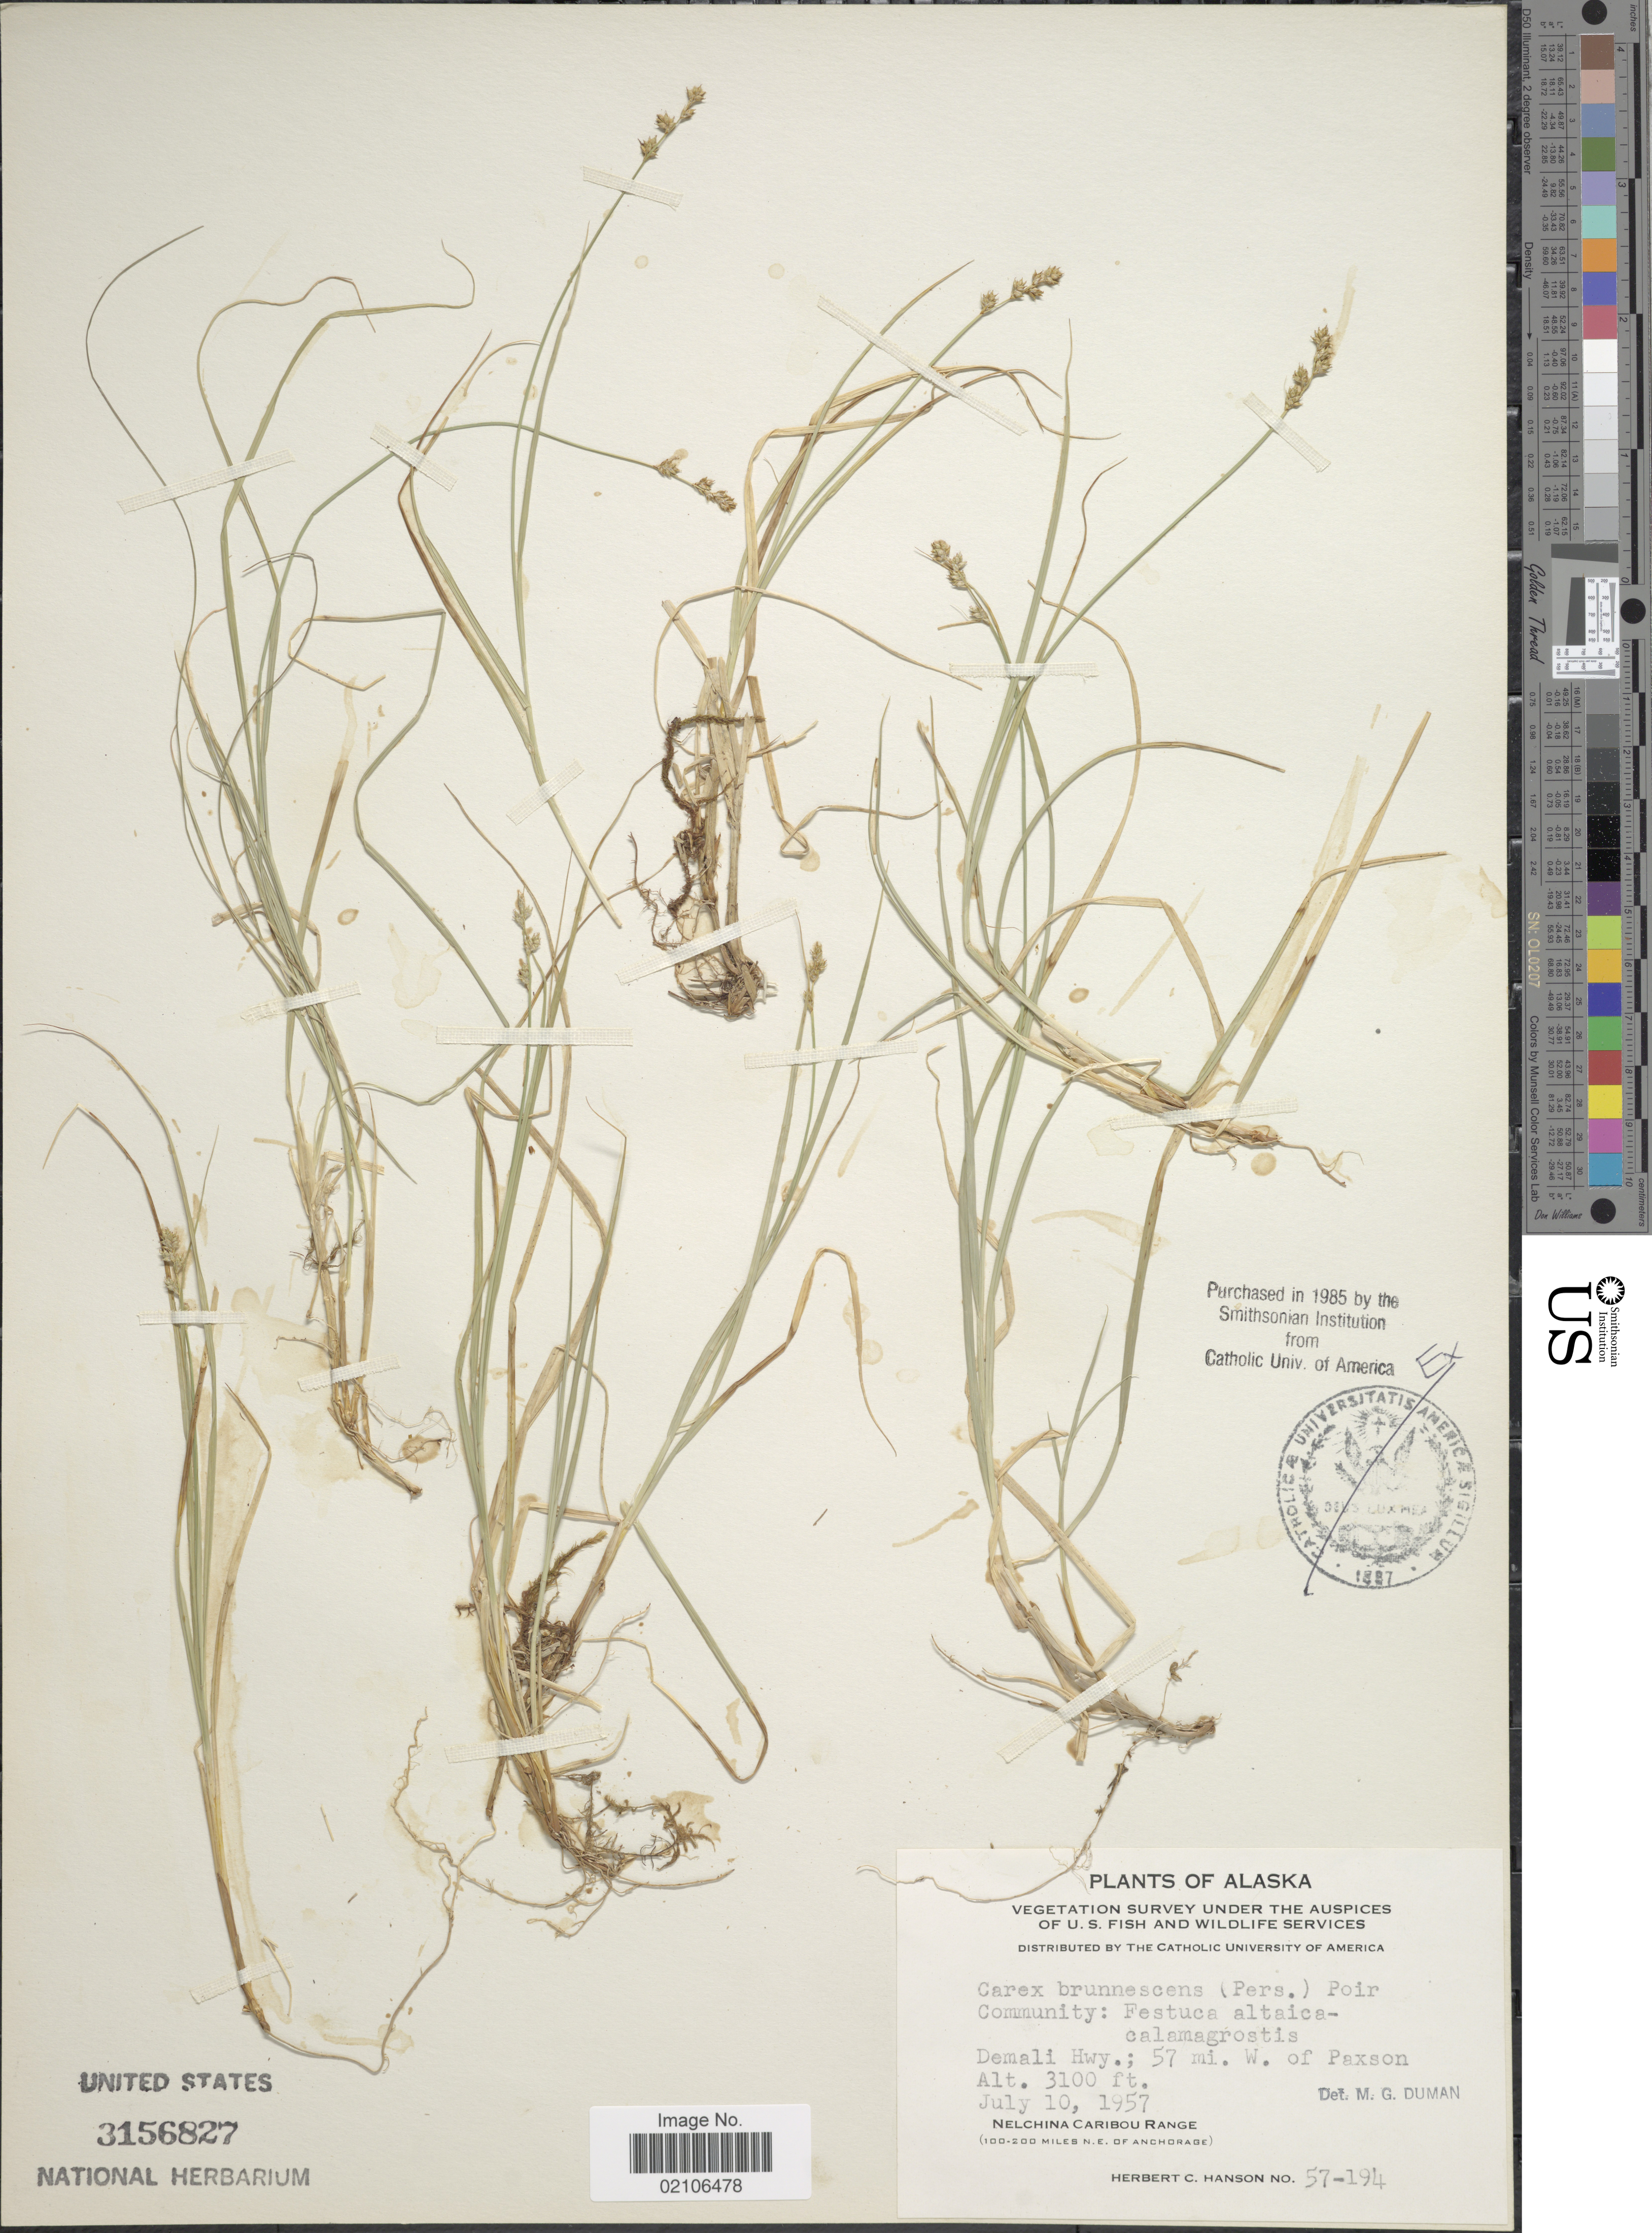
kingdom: Plantae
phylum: Tracheophyta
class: Liliopsida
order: Poales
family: Cyperaceae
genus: Carex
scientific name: Carex brunnescens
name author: (Pers.) Poir.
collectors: H. Hanson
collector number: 57-194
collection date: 1957-07-10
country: United States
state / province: Alaska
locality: Demail Why.; 57 mi. W. of Paxon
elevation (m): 945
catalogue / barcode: US 3156827